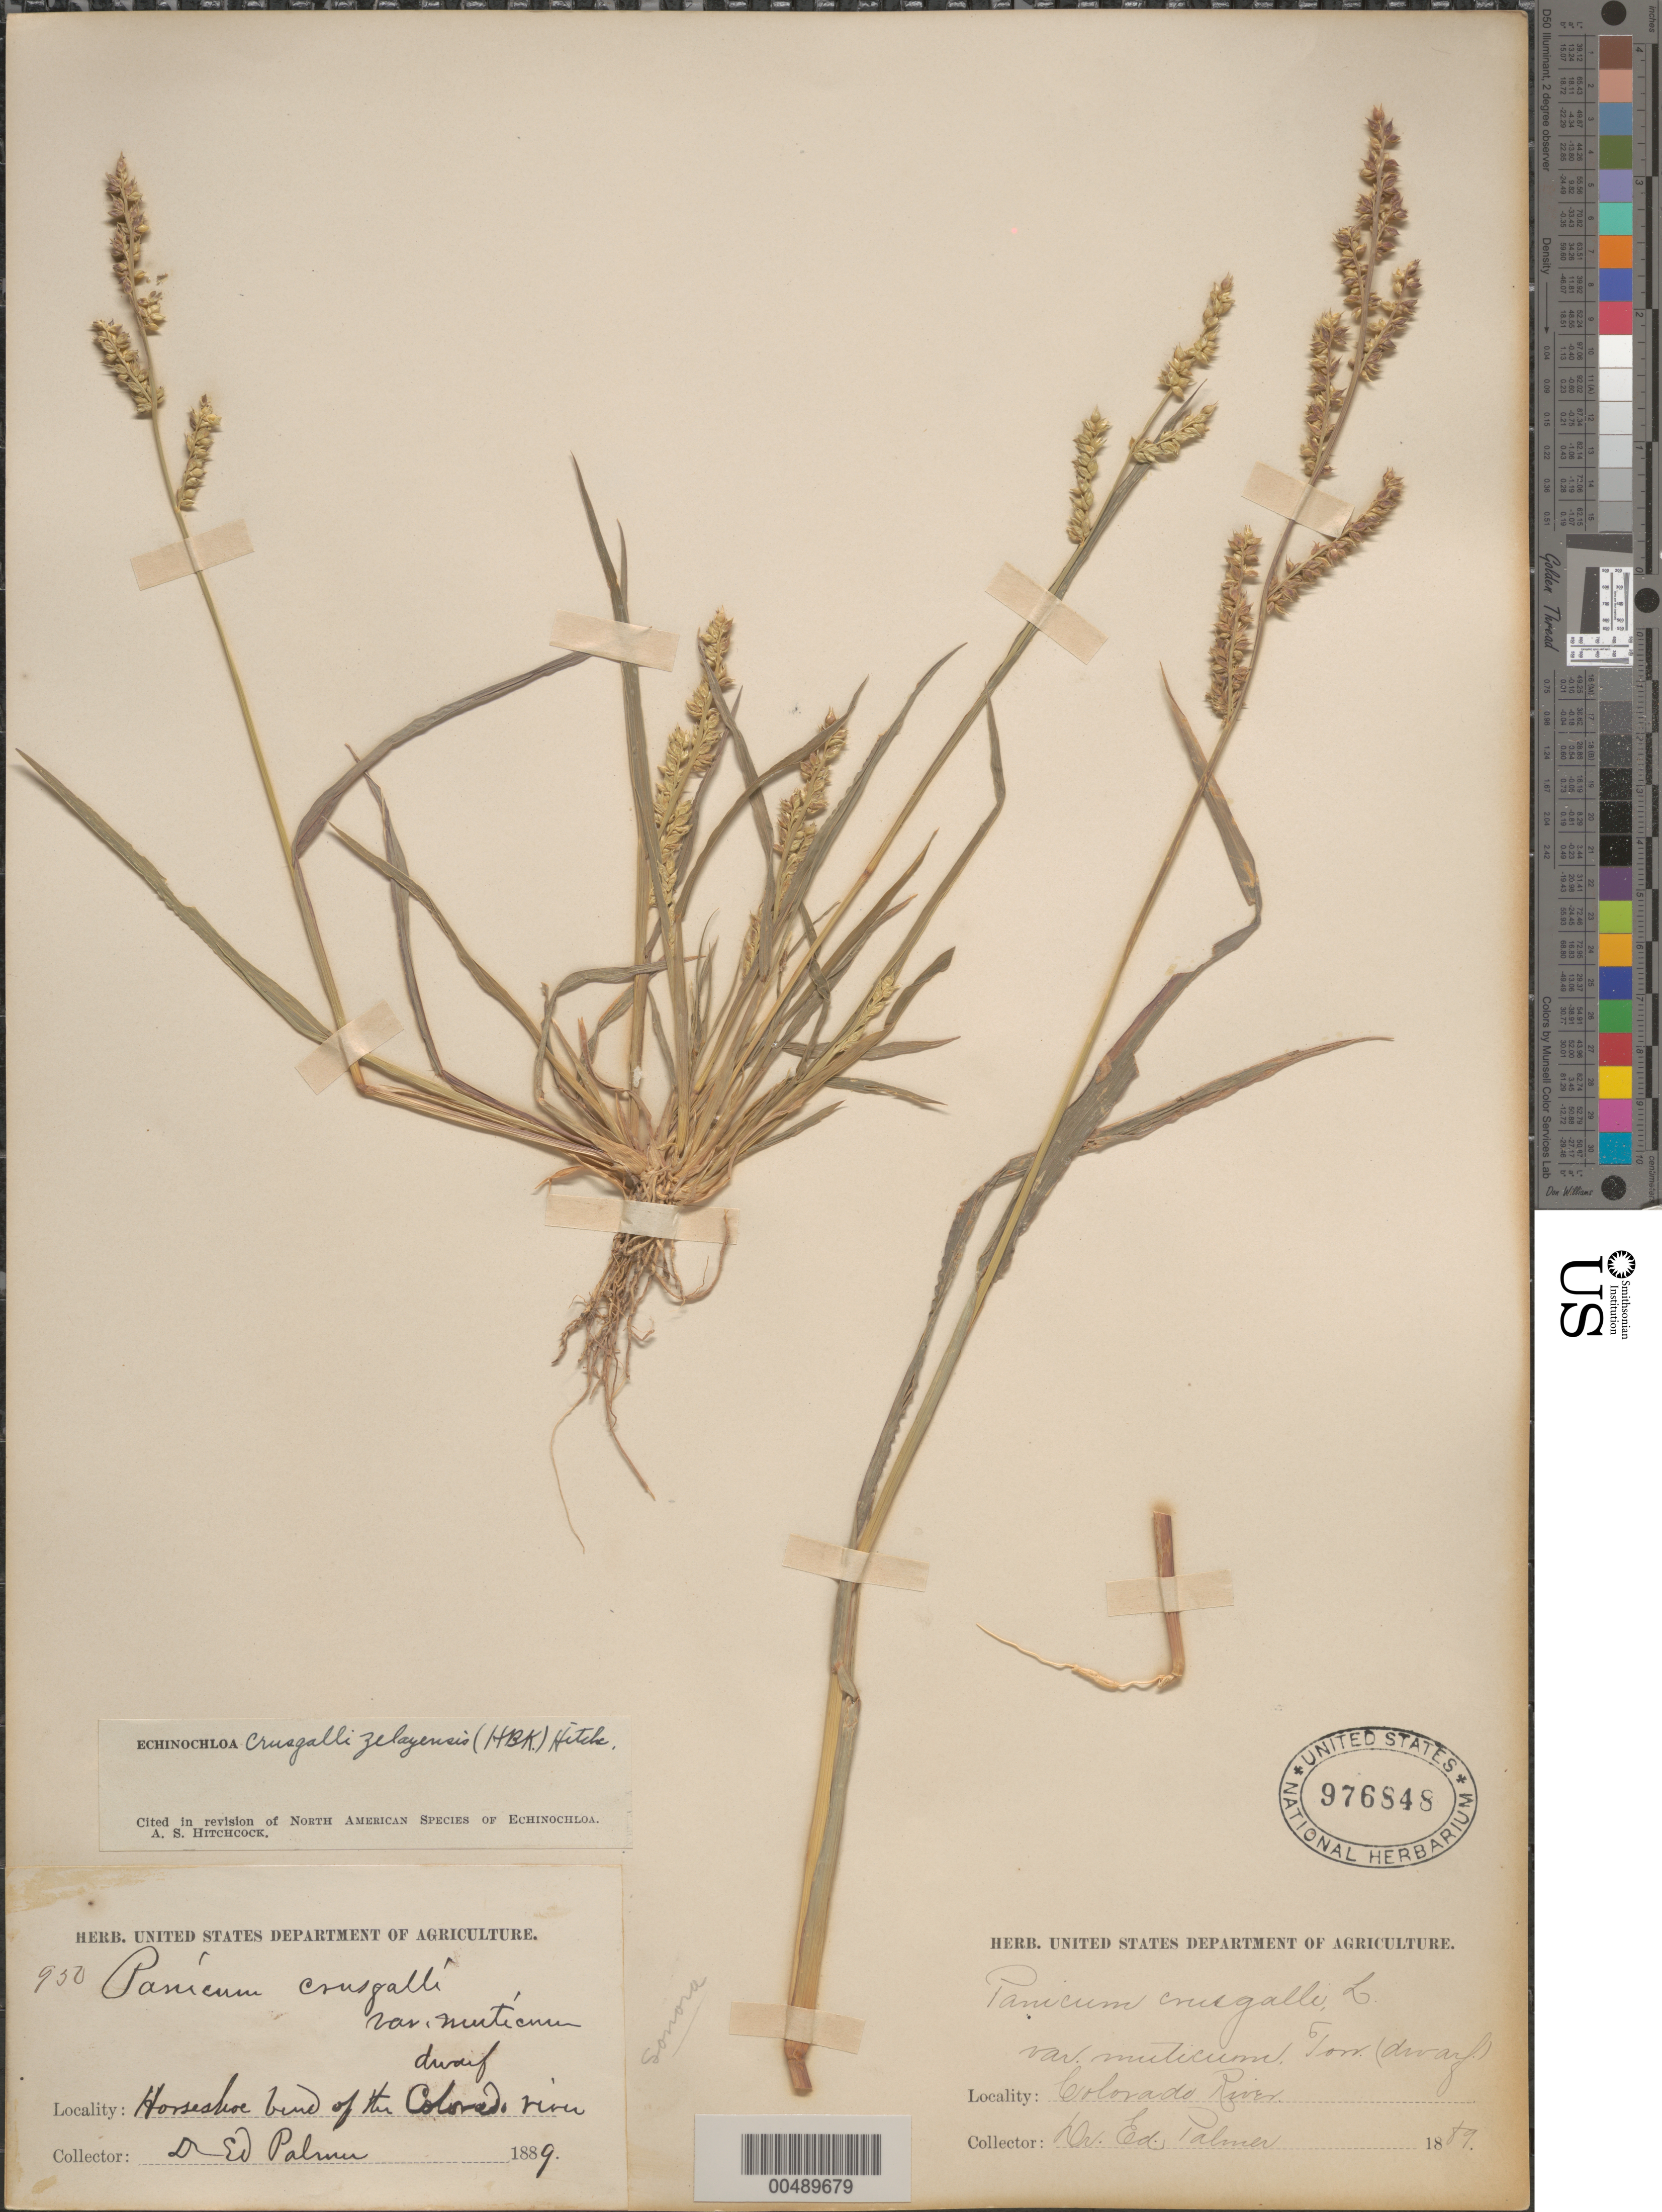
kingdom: Plantae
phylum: Tracheophyta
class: Liliopsida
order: Poales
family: Poaceae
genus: Echinochloa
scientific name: Echinochloa crus-galli var. zelayensis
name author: (Kunth) Hitchc.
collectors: E. Palmer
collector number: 950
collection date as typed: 1889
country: Mexico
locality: Horseshoe Bend of the Colorado River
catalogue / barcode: US 976848